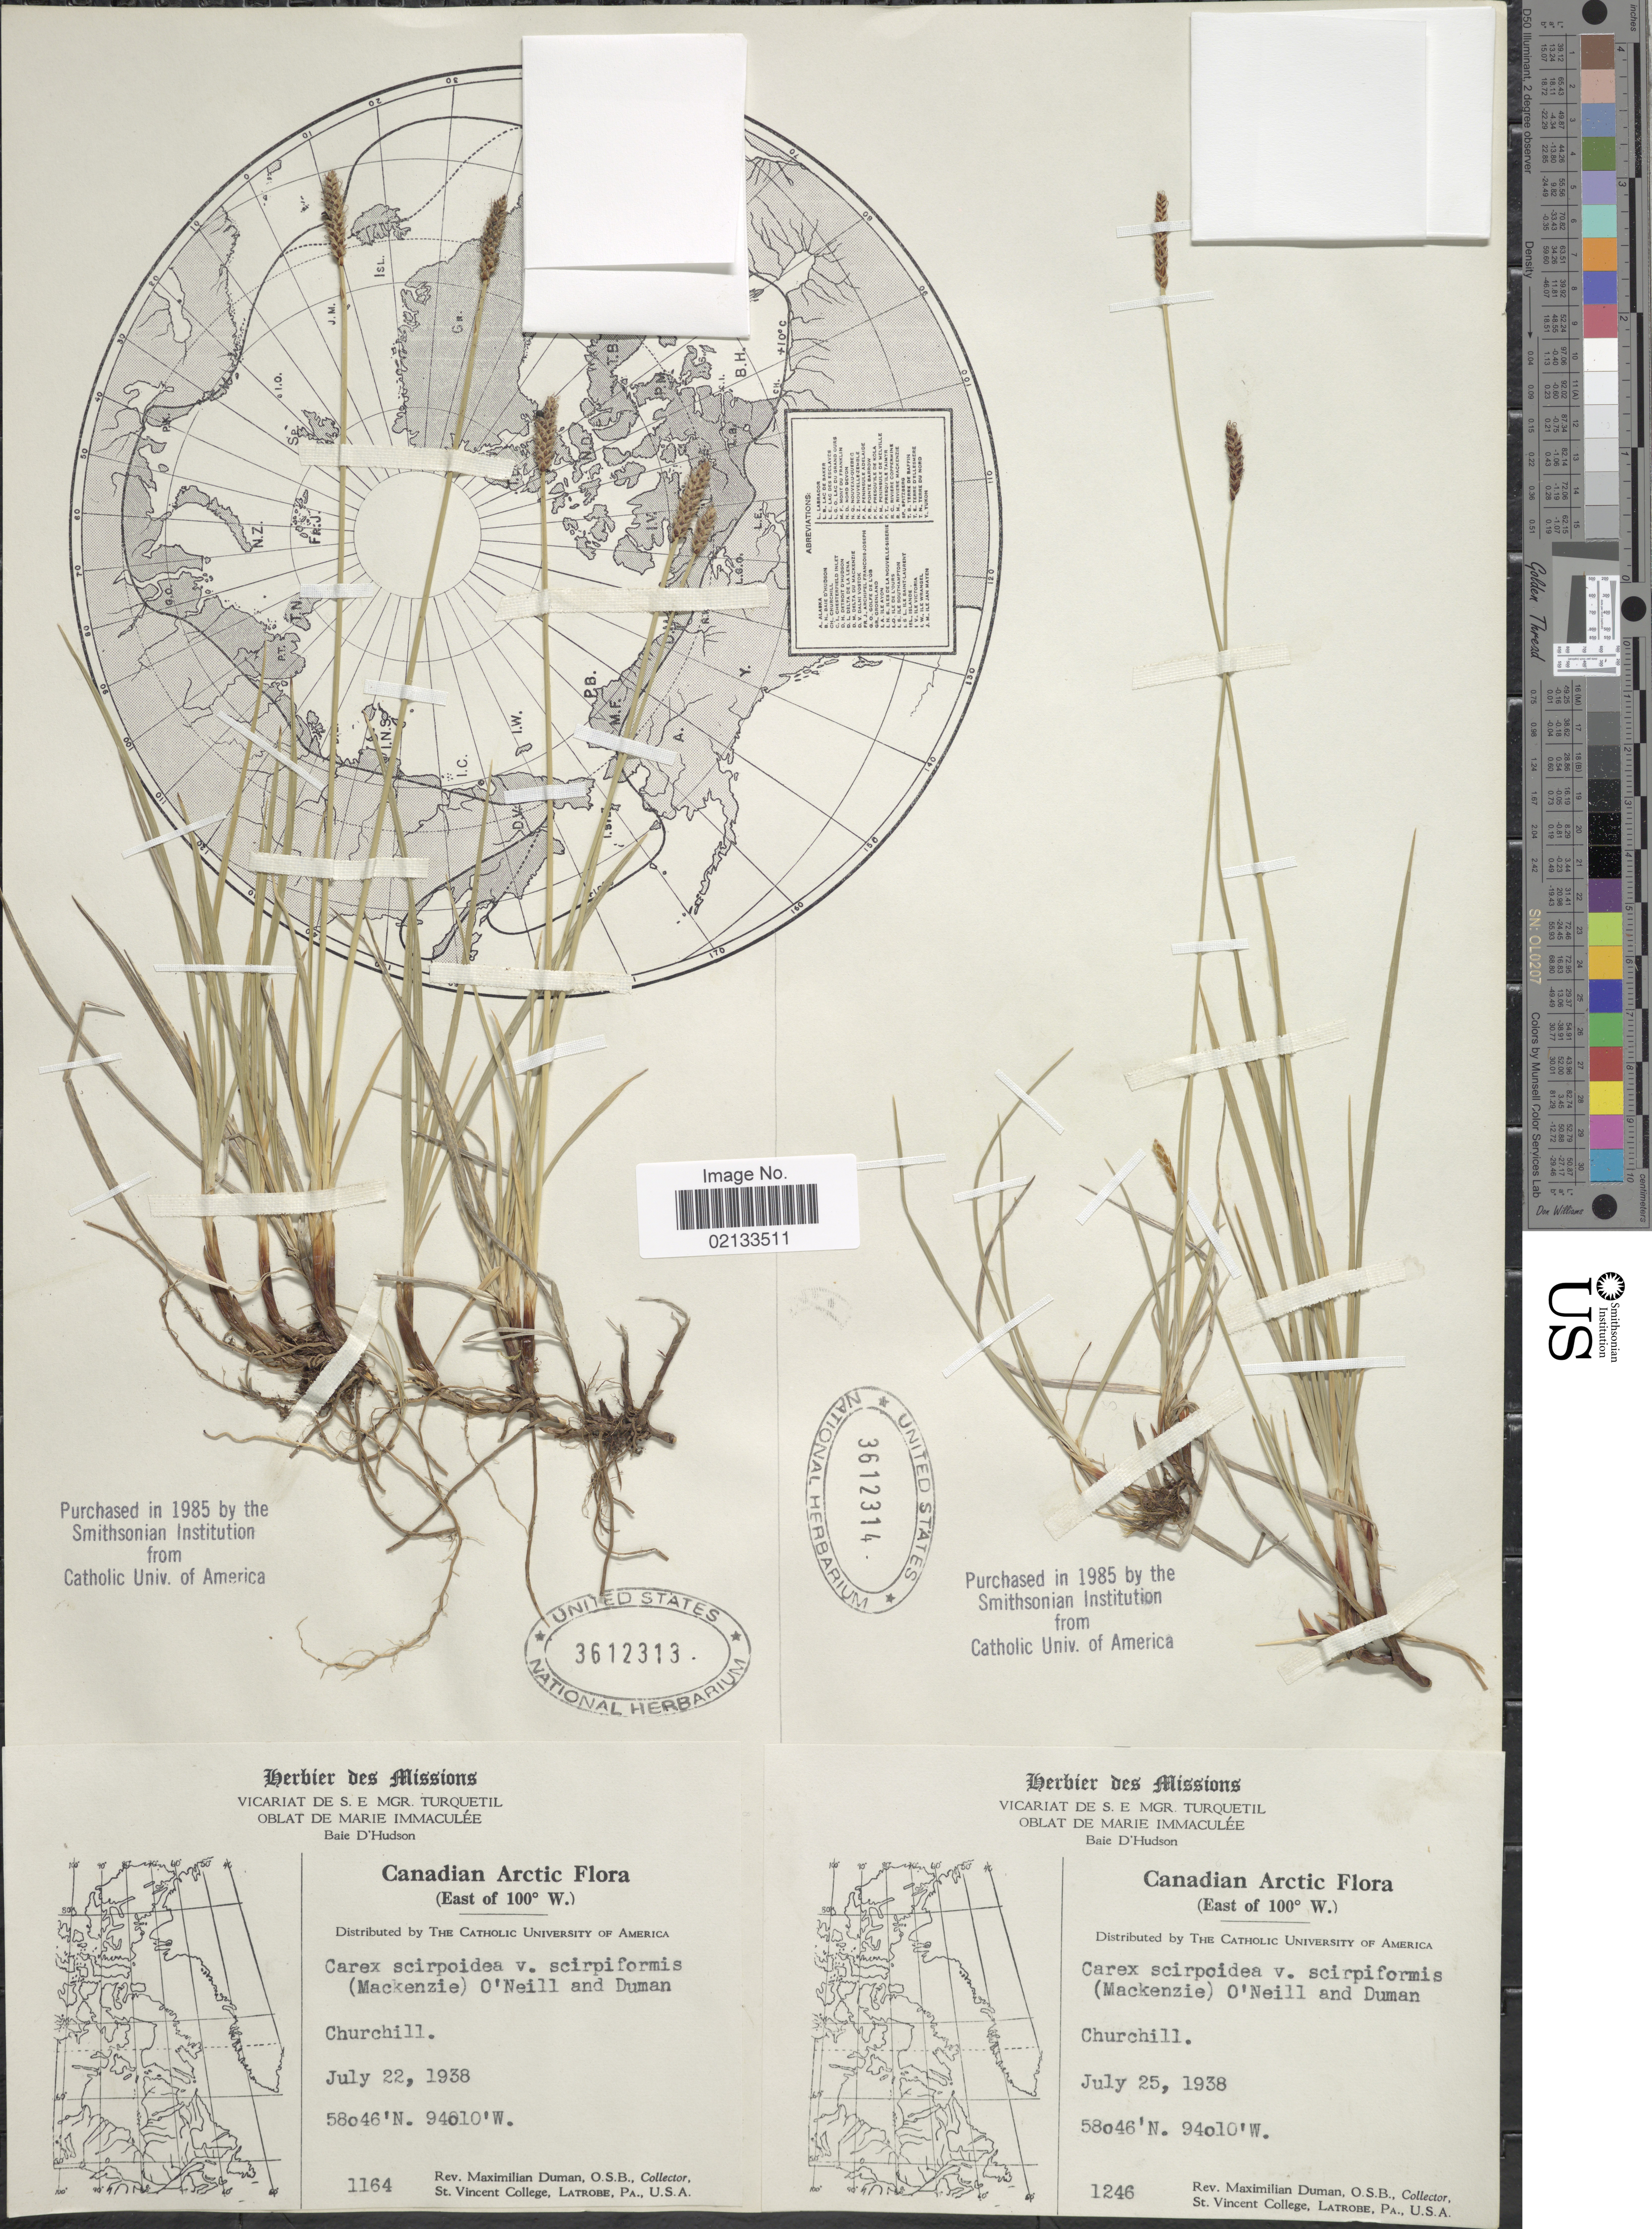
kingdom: Plantae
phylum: Tracheophyta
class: Liliopsida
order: Poales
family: Cyperaceae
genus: Carex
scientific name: Carex scirpoidea subsp. scirpoidea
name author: Michx.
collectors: M. Duman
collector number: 1264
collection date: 1938-07-25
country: Canada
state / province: Manitoba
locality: Canadian Arctic (East of 100° W.) Churchill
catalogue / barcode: US 3612314-2